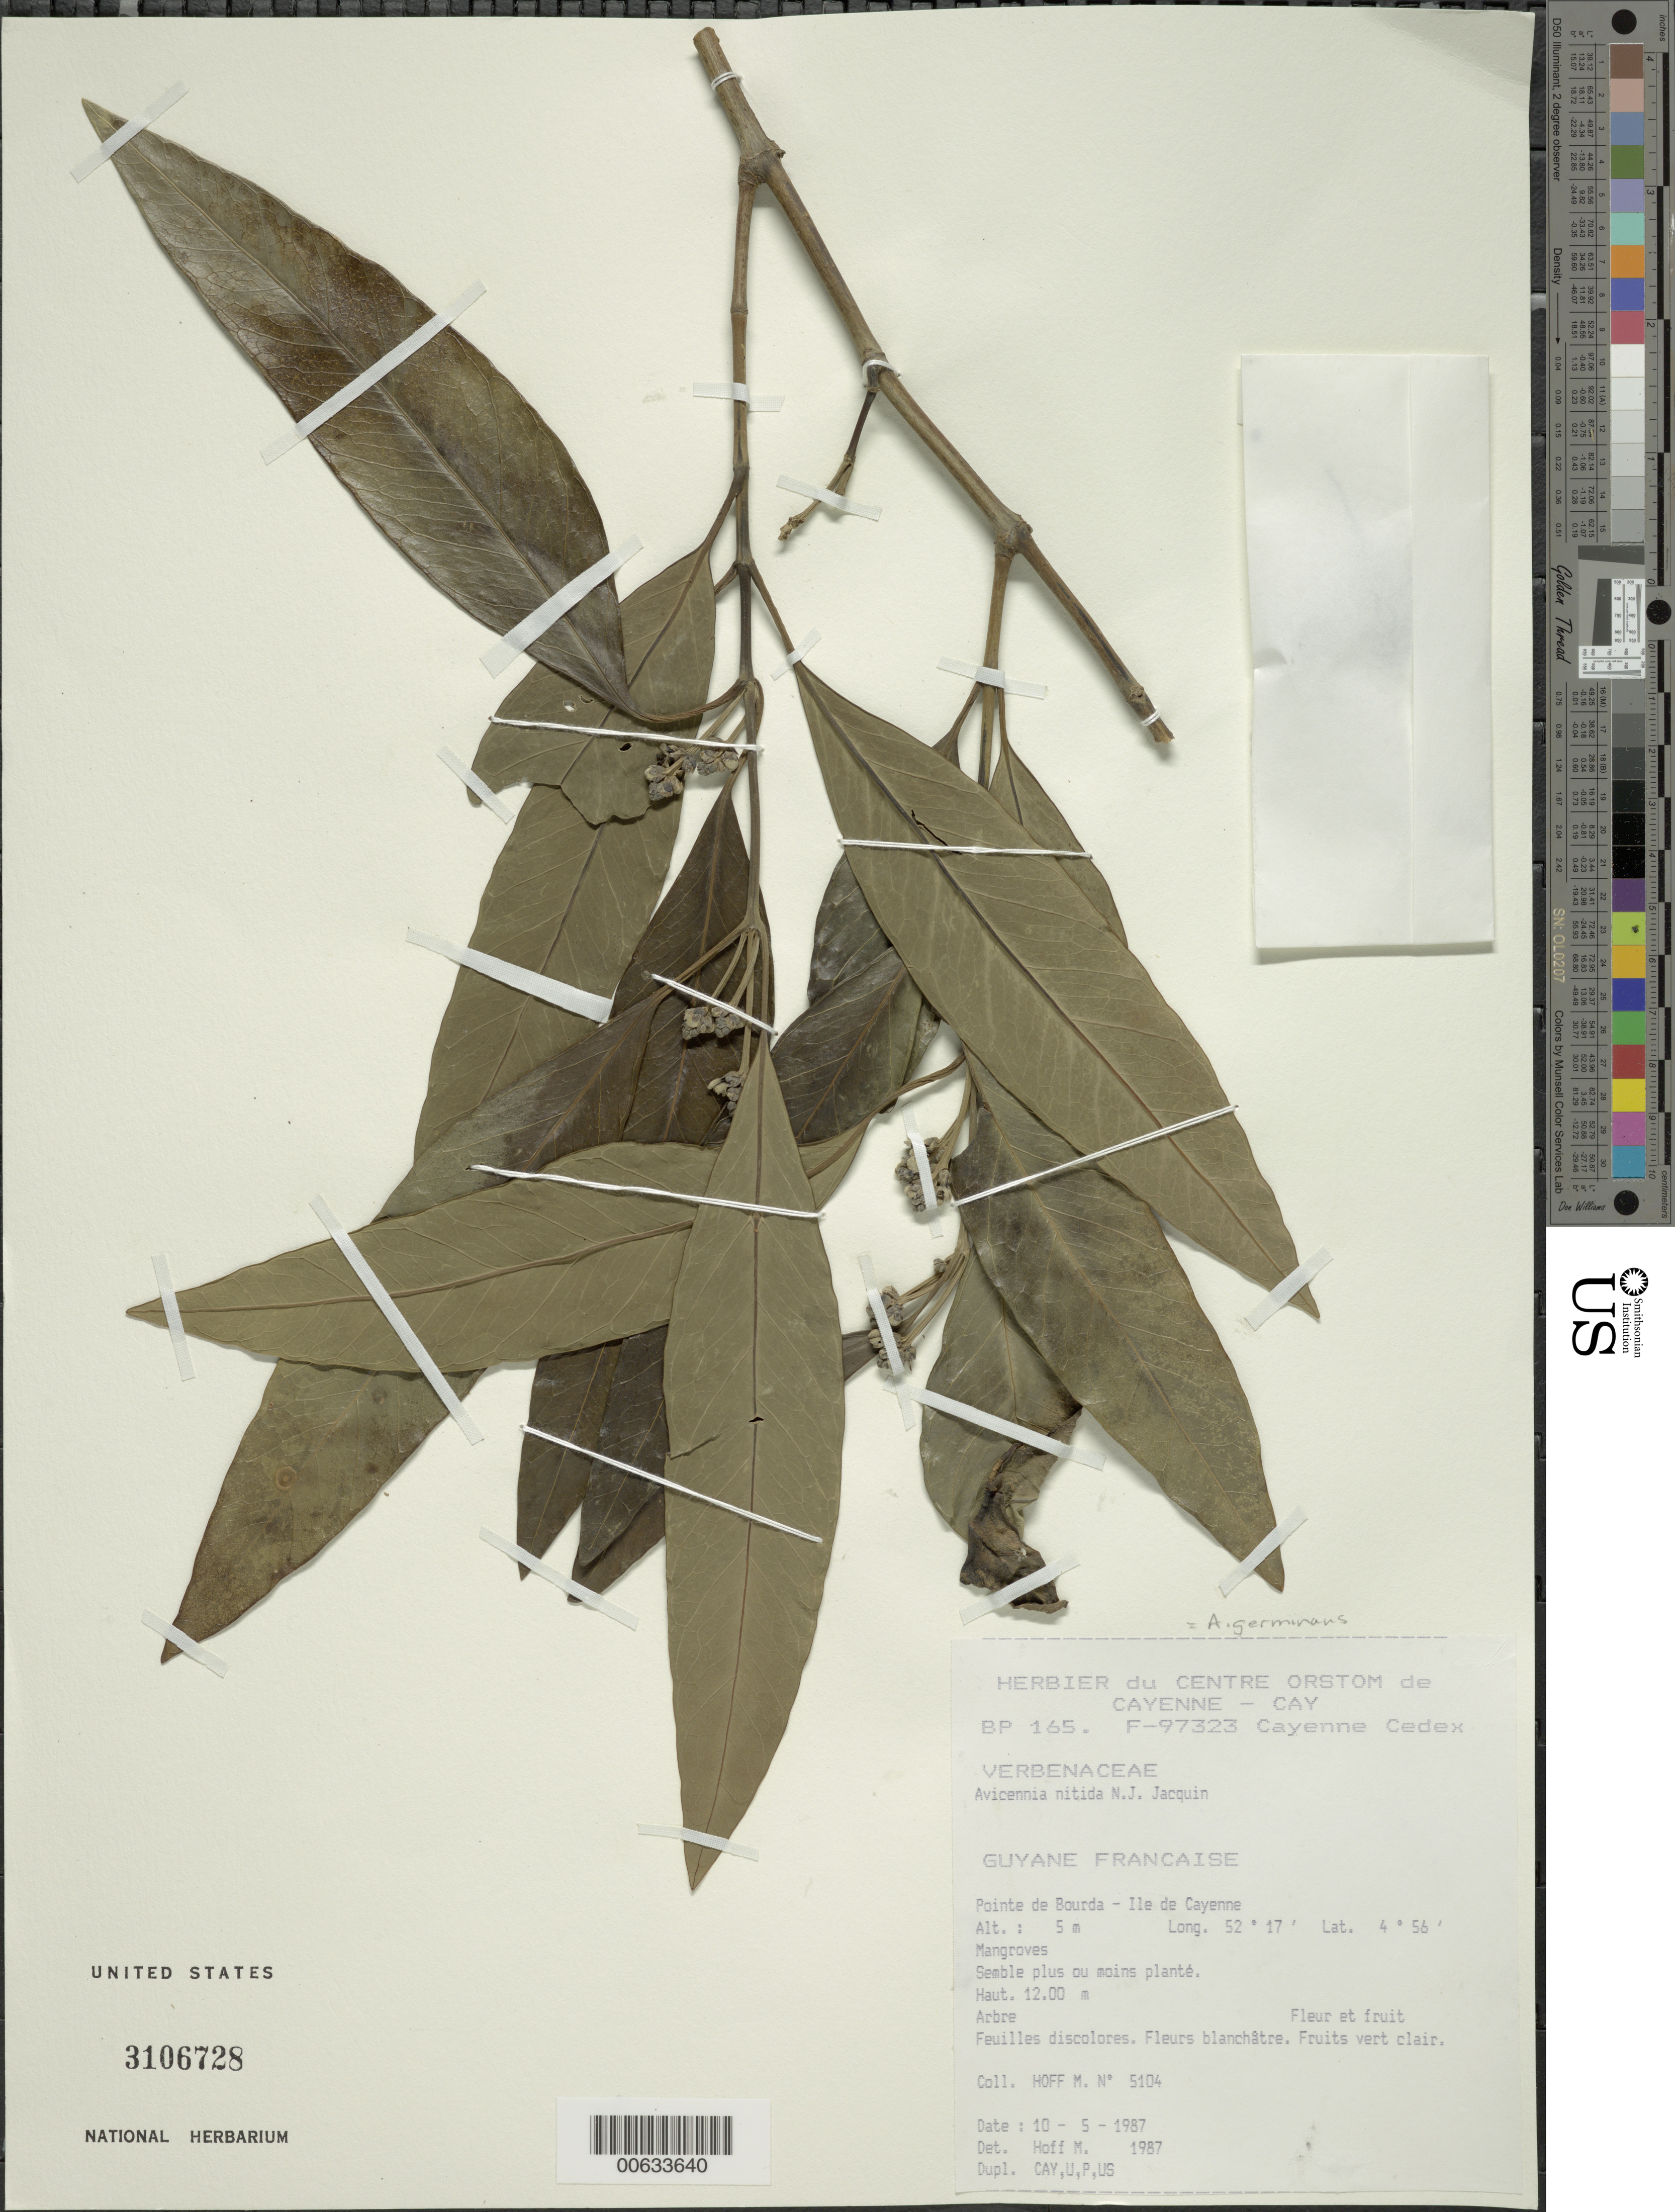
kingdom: Plantae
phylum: Tracheophyta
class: Magnoliopsida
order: Lamiales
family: Acanthaceae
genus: Avicennia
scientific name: Avicennia germinans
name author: (L.) L.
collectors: M. Hoff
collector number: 5104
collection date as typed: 10-May-87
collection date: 1987-05-10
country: French Guiana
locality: Ile de Cayenne, Pointe de Bourda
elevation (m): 5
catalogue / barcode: US 3106728